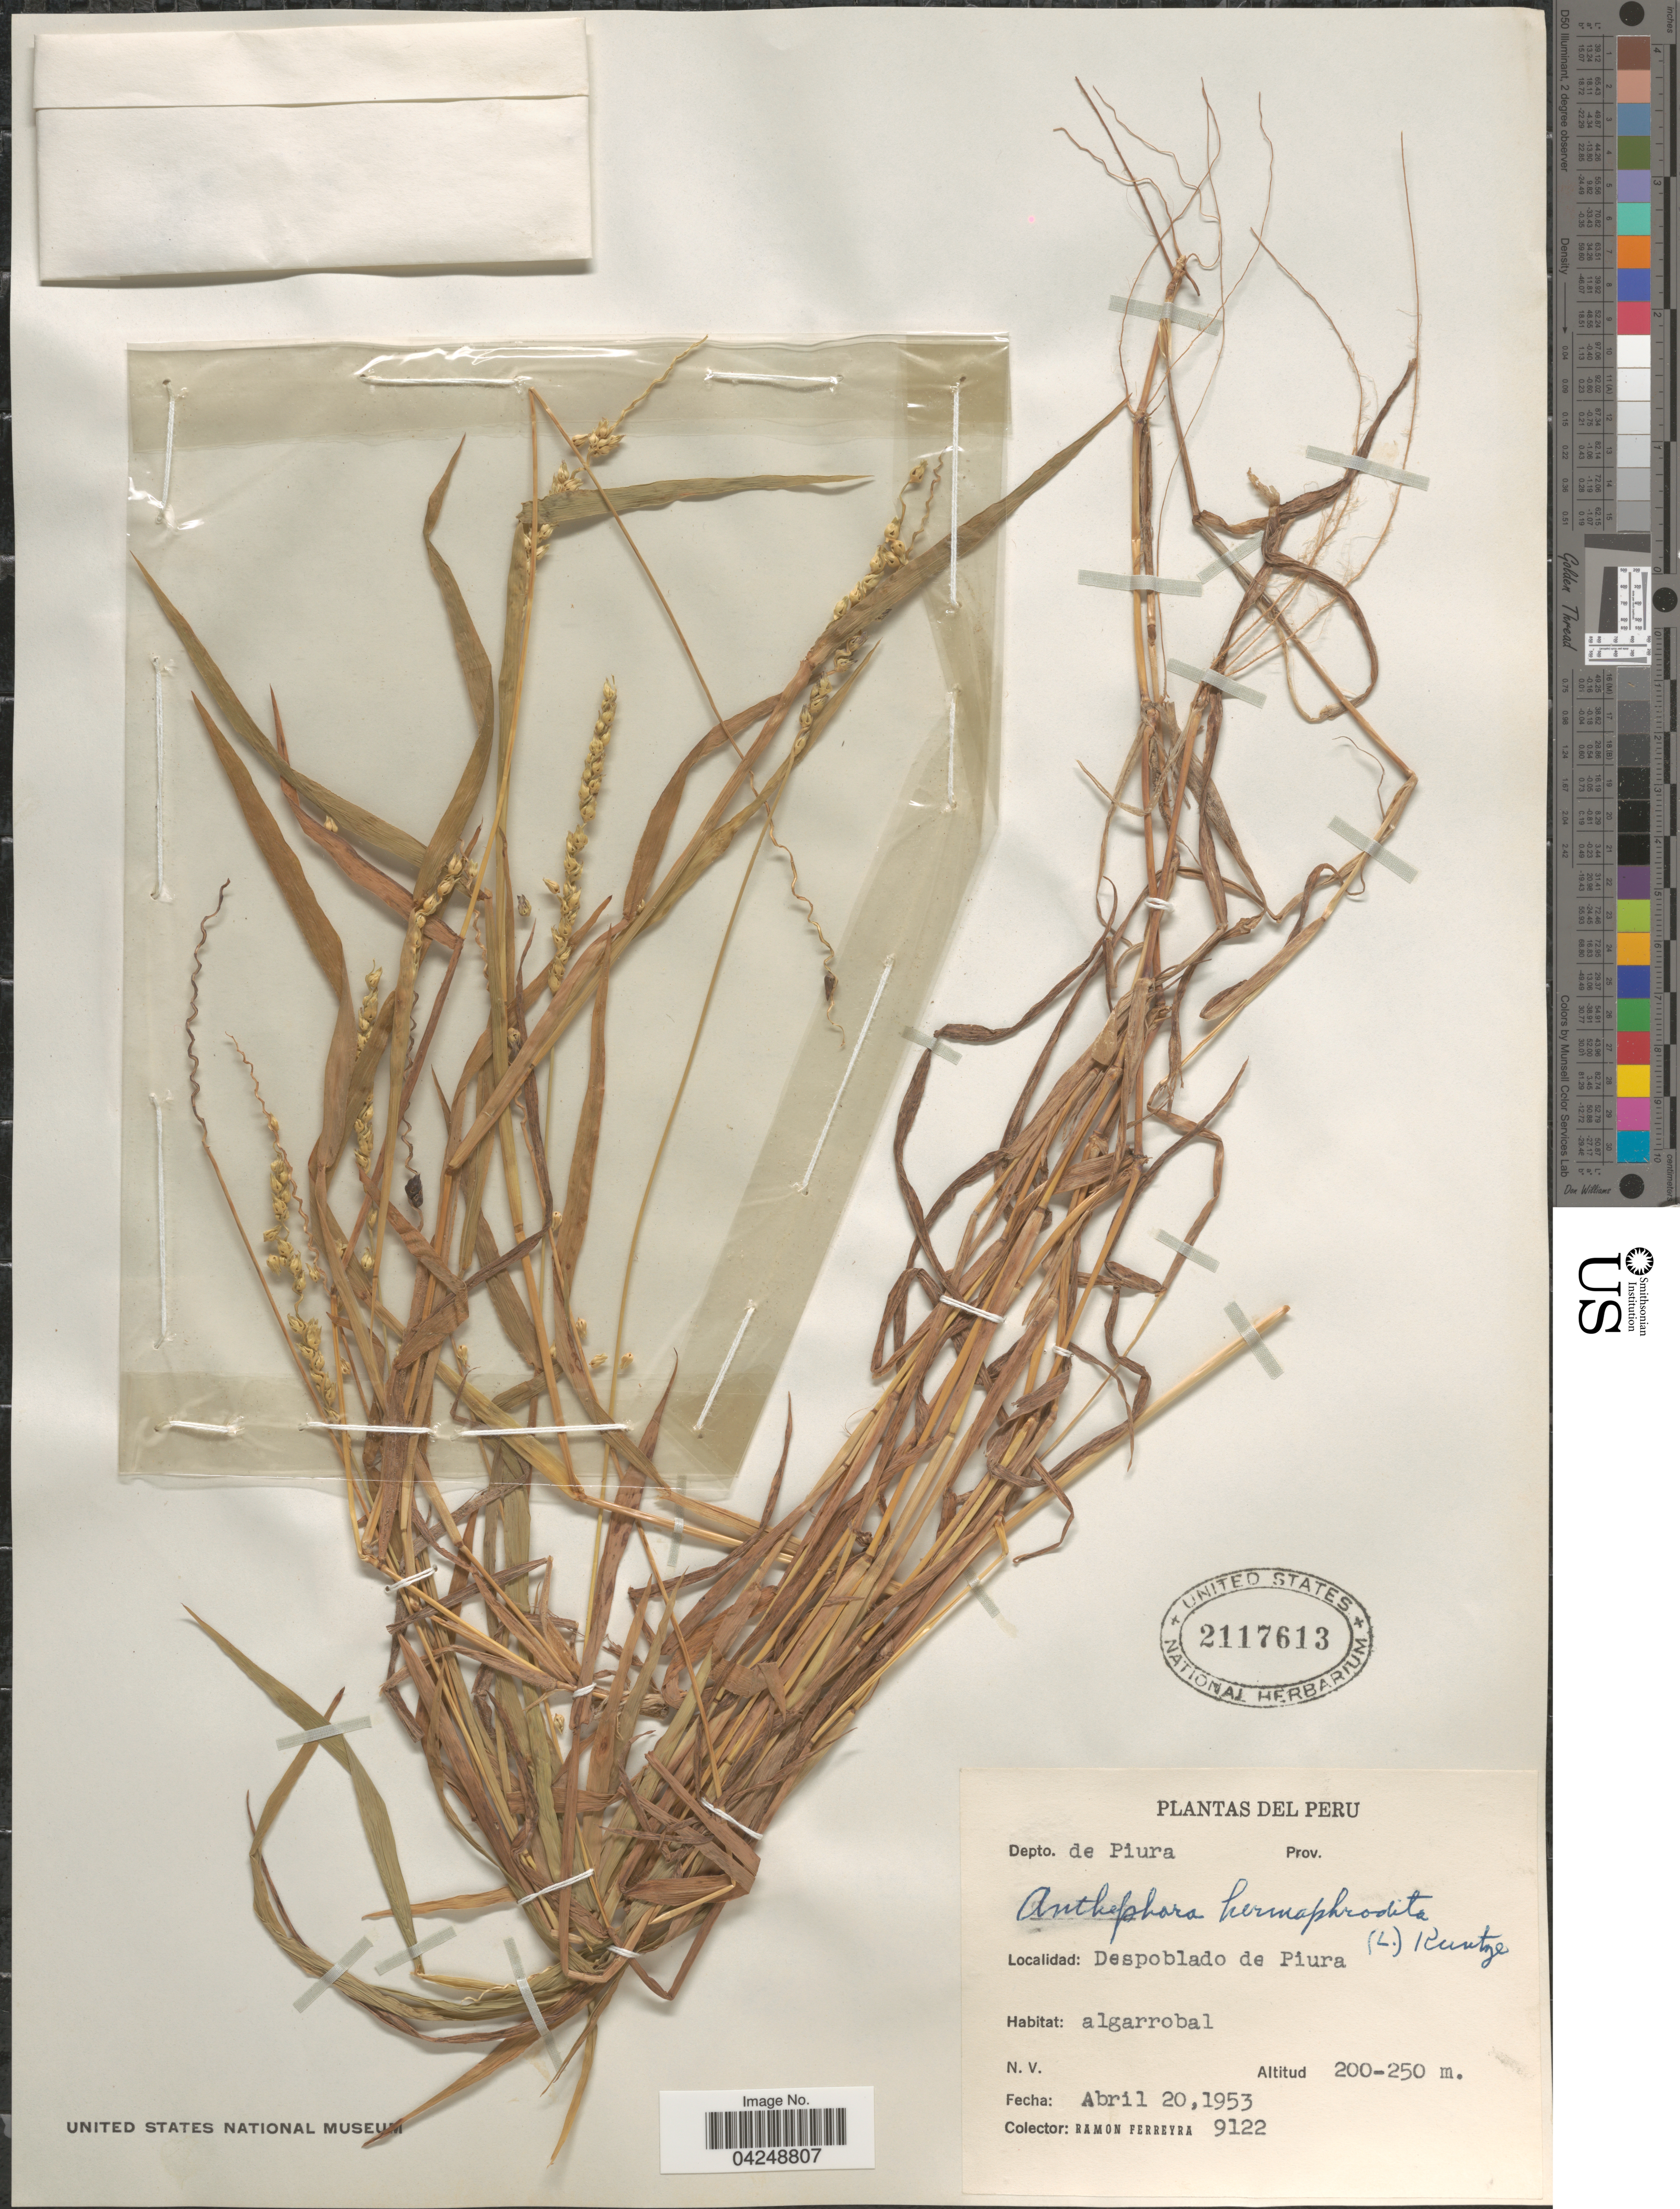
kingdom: Plantae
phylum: Tracheophyta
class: Liliopsida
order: Poales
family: Poaceae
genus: Anthephora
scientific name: Anthephora hermaphrodita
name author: (L.) Kuntze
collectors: R. A. Ferreyra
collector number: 9122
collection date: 1953-04-20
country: Peru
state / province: Piura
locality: Depto. de Piura. Despoblado de Piura. Algarrobal.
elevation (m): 200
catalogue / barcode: US 2117613